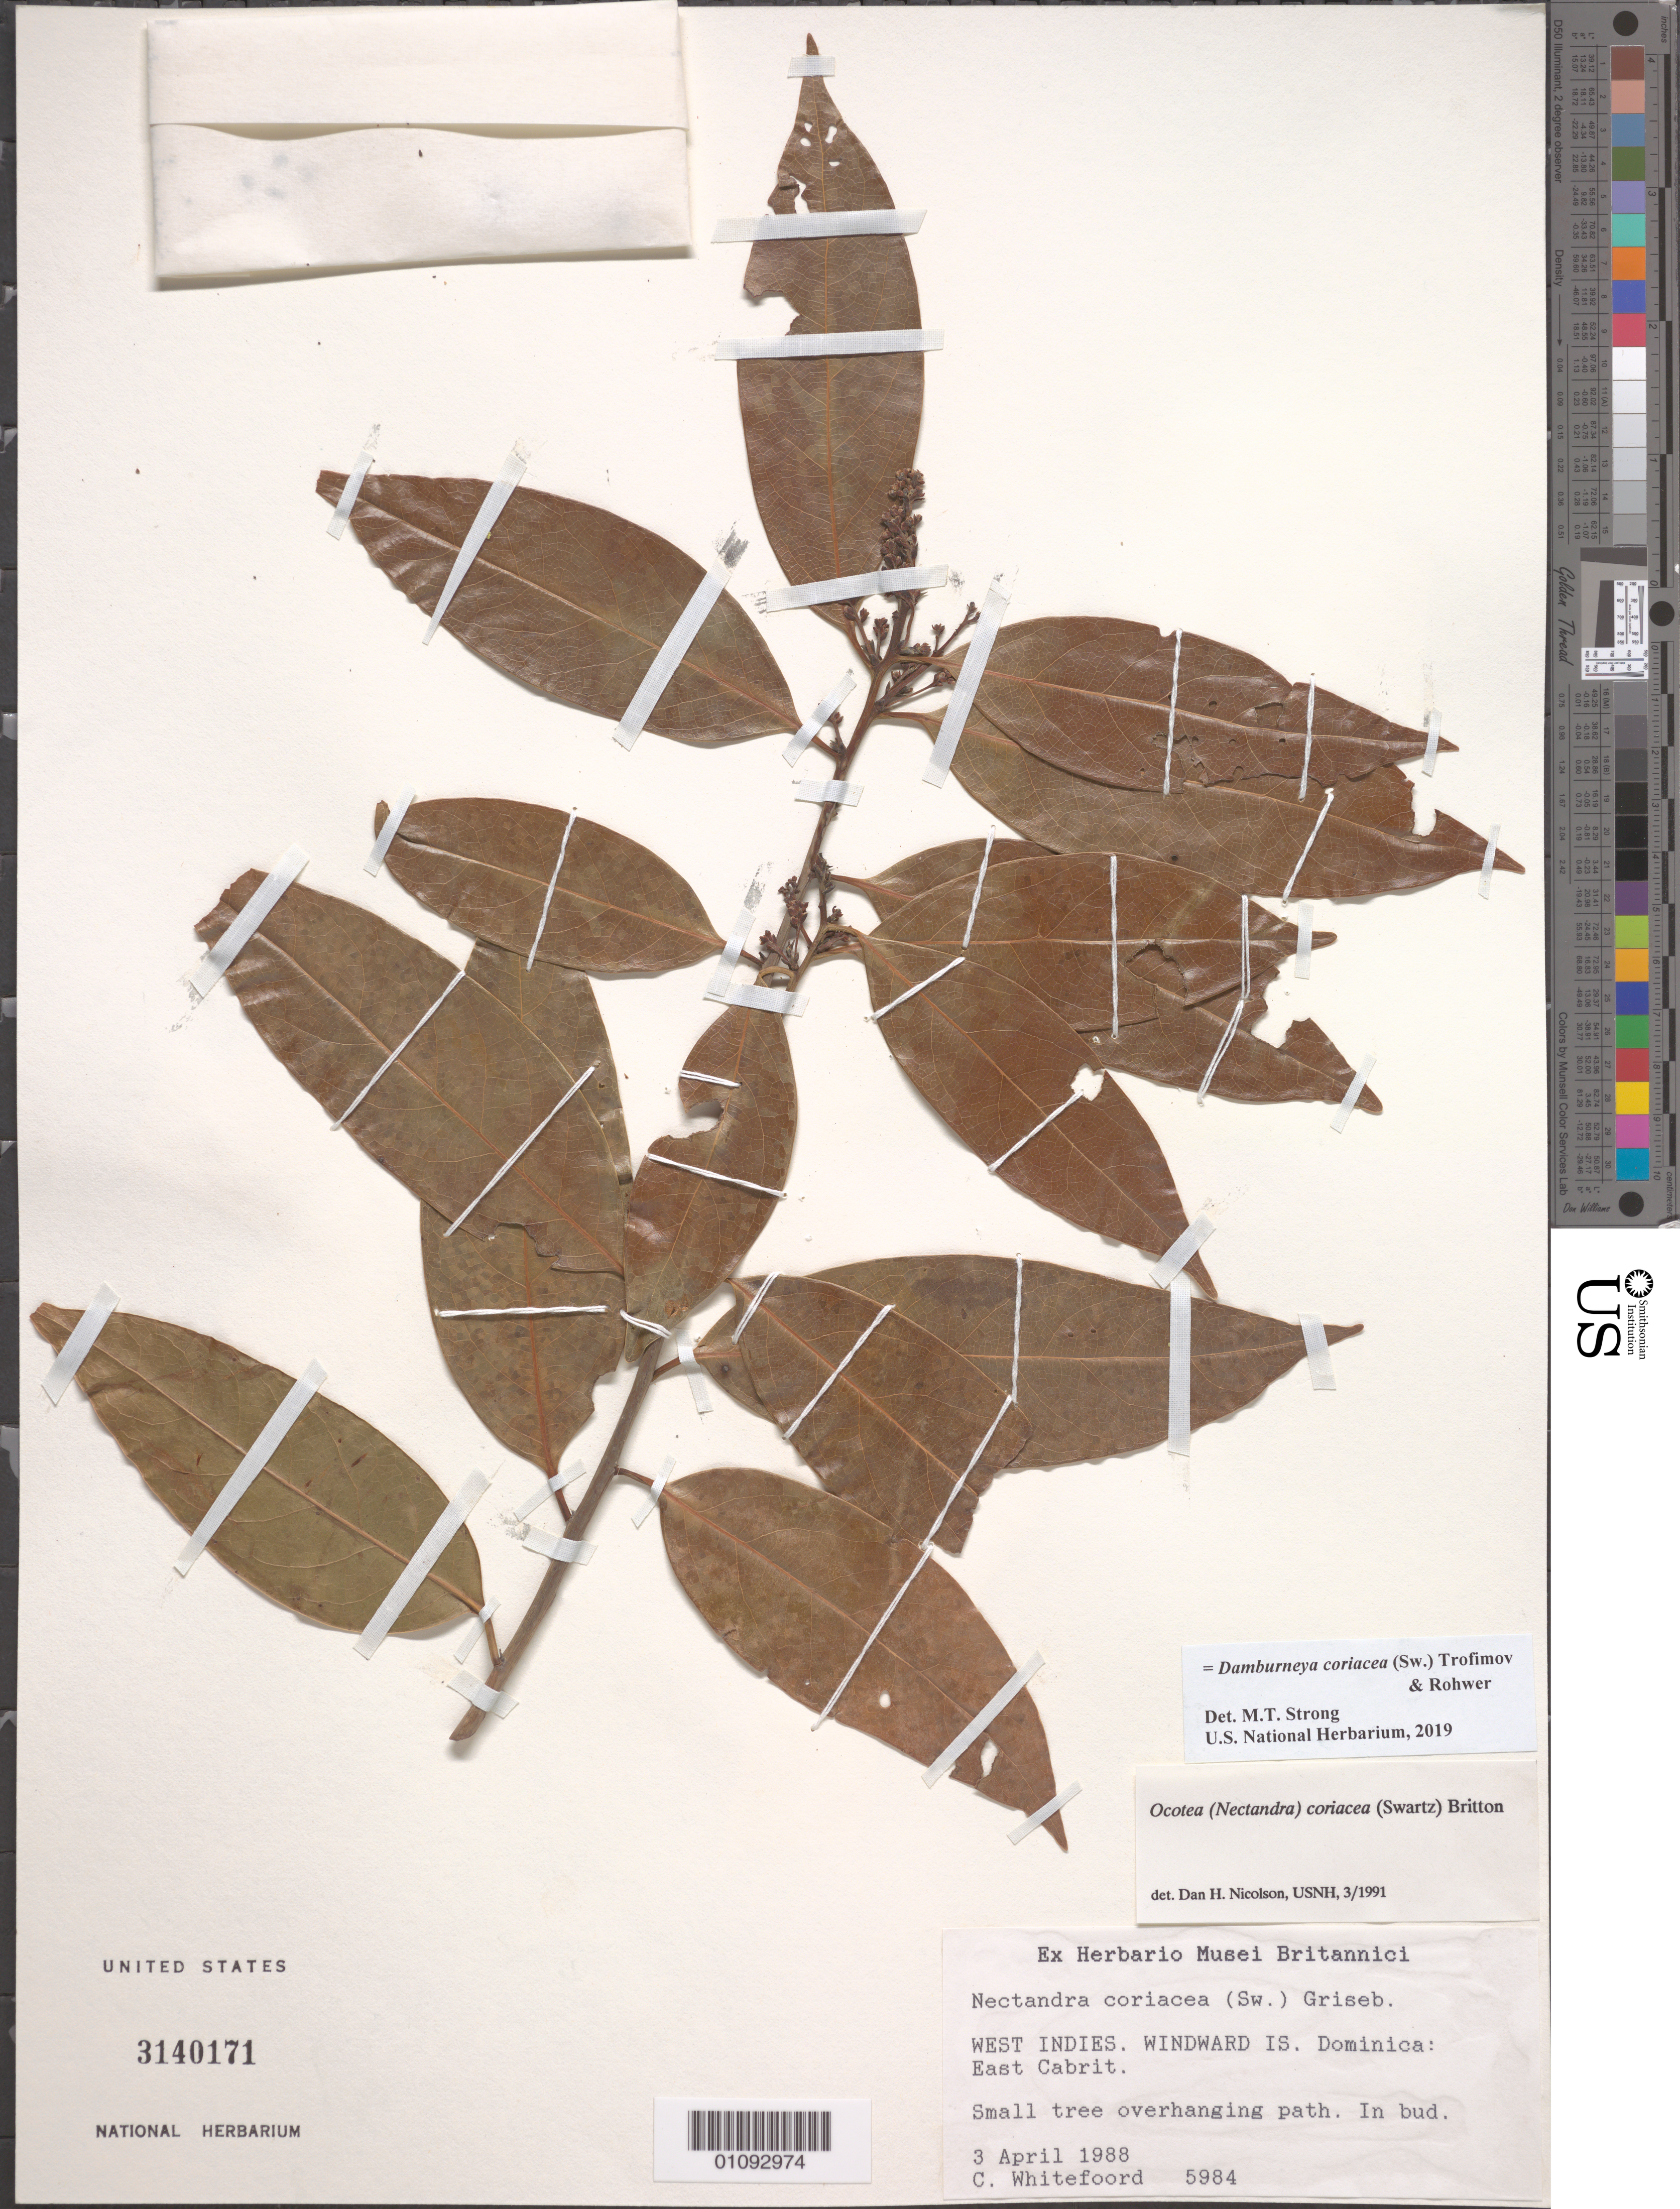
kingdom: Plantae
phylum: Tracheophyta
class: Magnoliopsida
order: Laurales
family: Lauraceae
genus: Damburneya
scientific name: Damburneya coriacea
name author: (Sw.) Trofimov & Rohwer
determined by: Strong, M. T., (US), Smithsonian Institution - National Museum of Natural History (UNITED STATES)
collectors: C. Whitefoord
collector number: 5984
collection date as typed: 03 Apr 1988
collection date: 1988-04-03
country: Dominica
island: Dominica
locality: East Cabrit.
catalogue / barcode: US 3140171